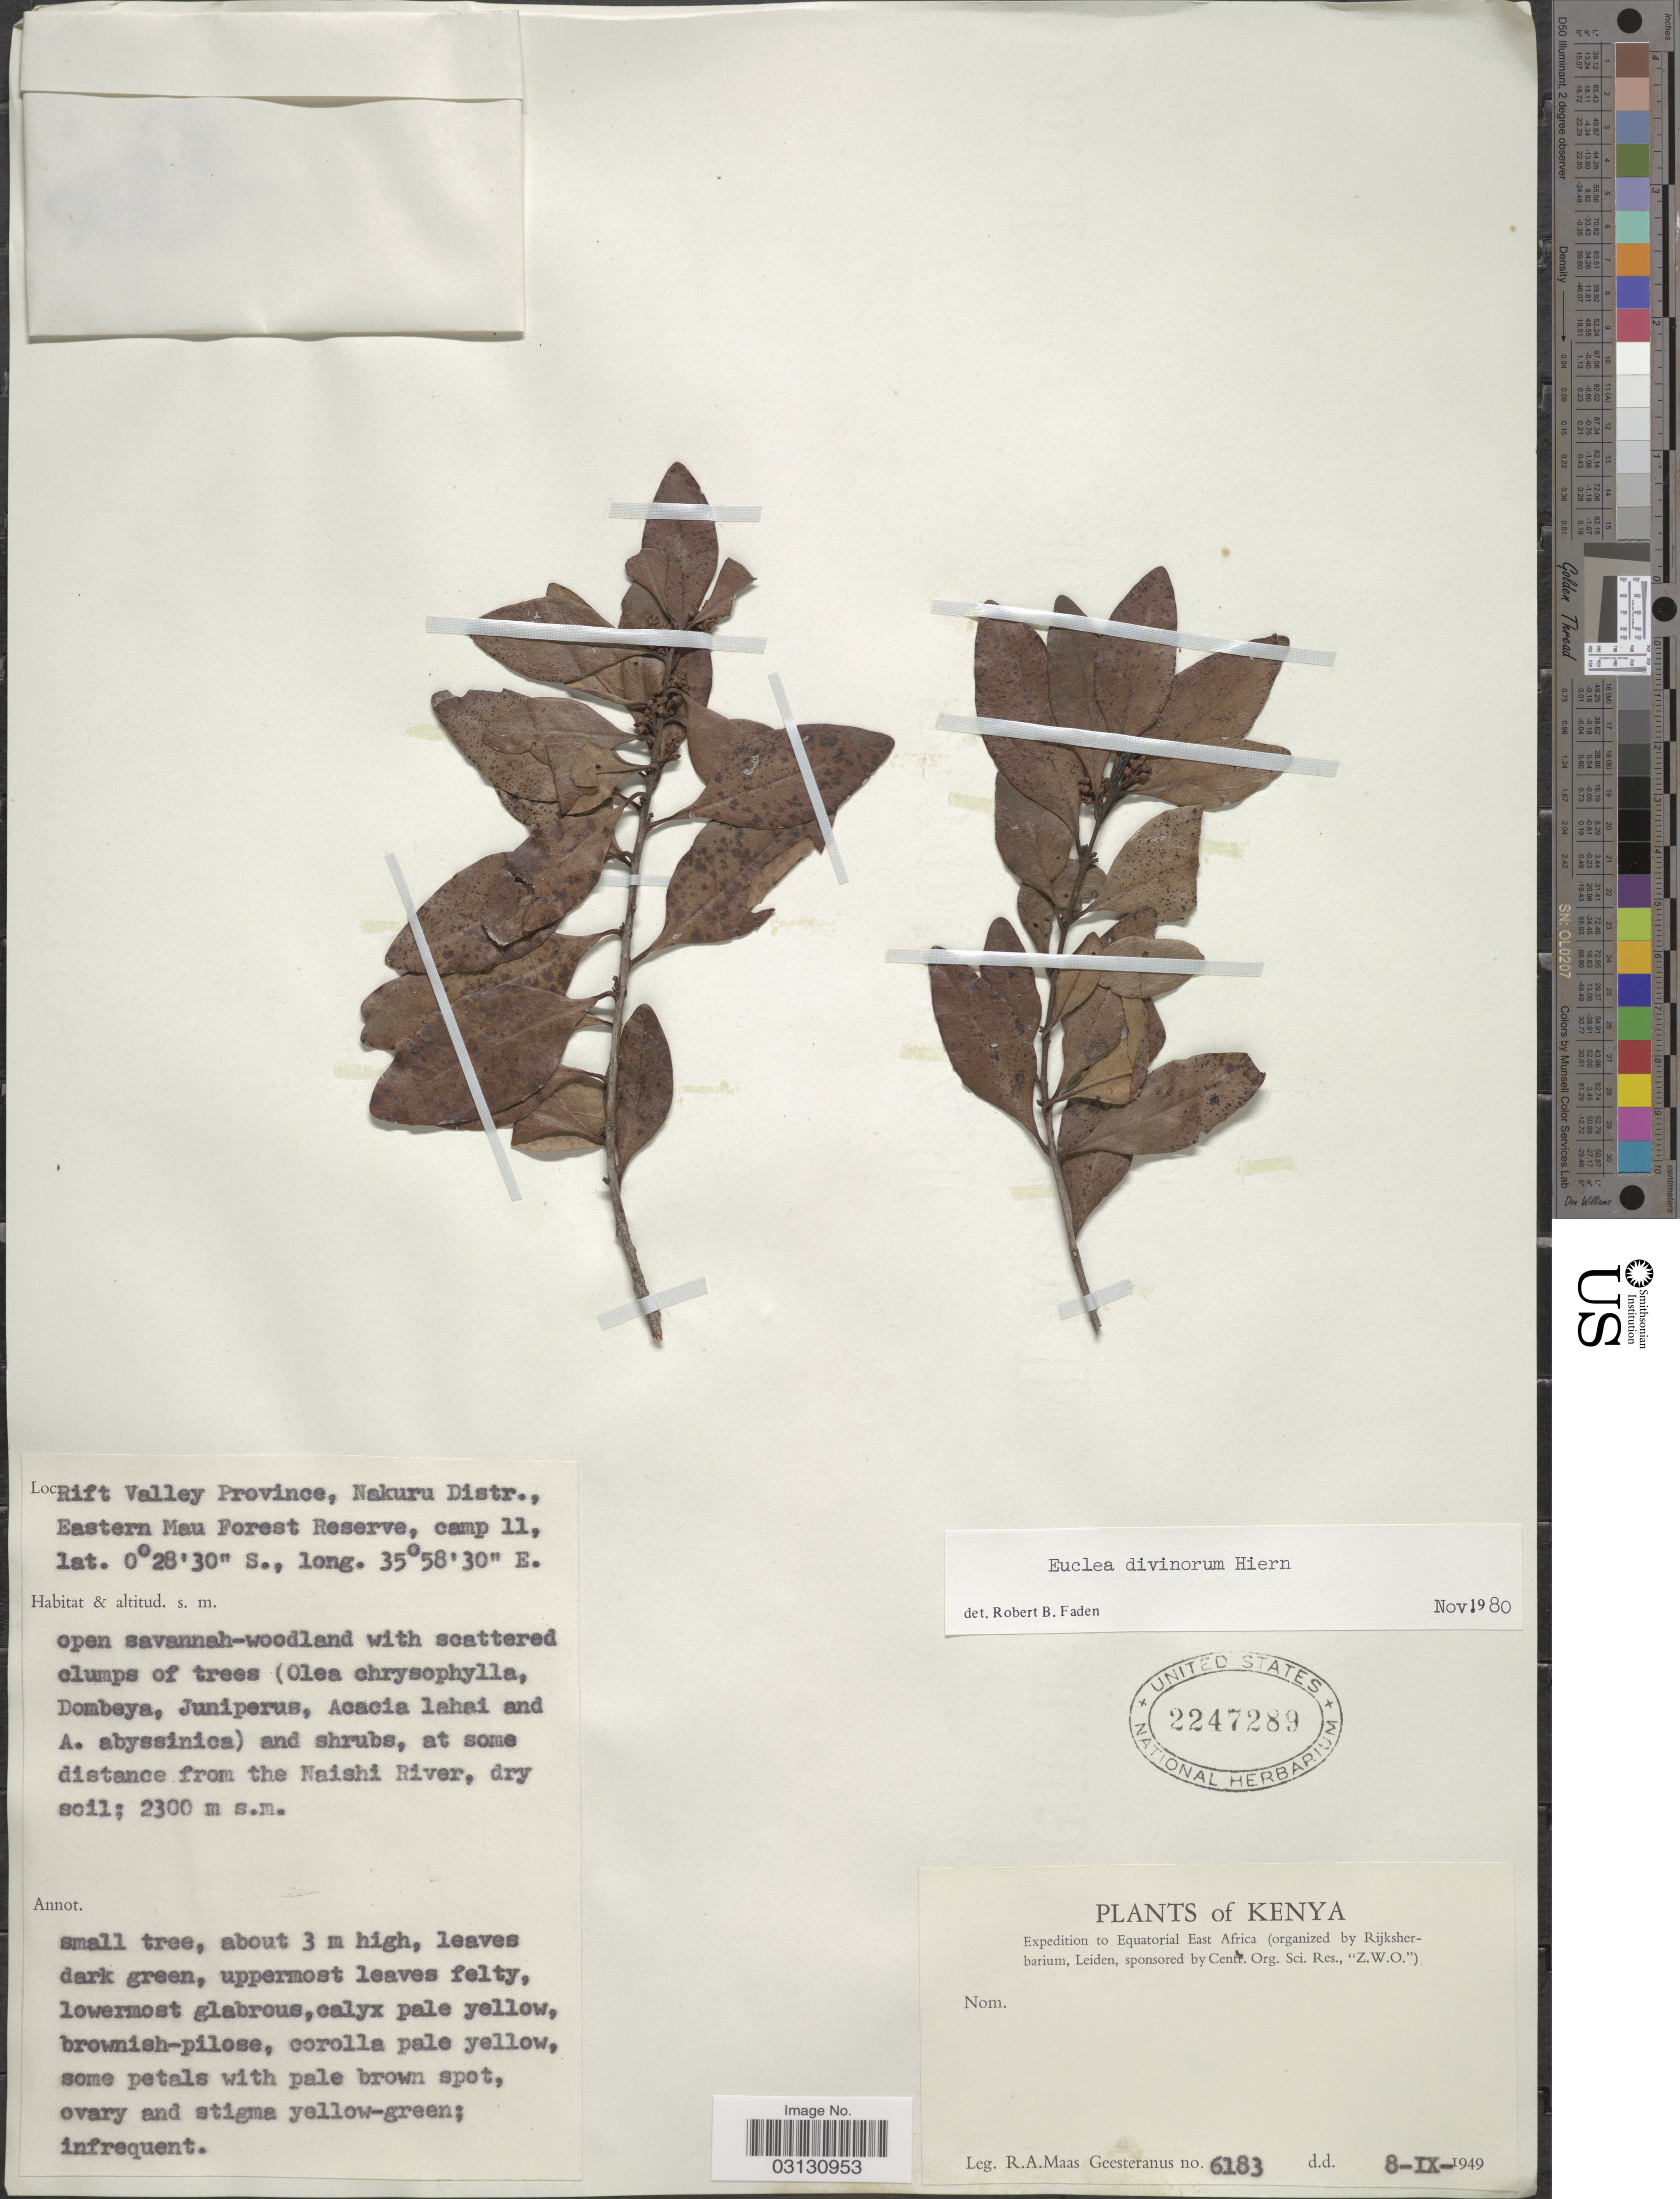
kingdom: Plantae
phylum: Tracheophyta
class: Magnoliopsida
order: Ericales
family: Ebenaceae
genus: Euclea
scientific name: Euclea divinorum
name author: Hiern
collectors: R. A. Maas Geesteranus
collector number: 6183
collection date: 1949-09-08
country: Kenya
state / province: Nakuru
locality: Equatorial East Africa, Rift Valley Province, Nakuru Distr., Eastern Mau Forest Reserve, camp 11, at some distance from the Naishi River, dry soil.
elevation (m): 2300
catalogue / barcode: US 2247289